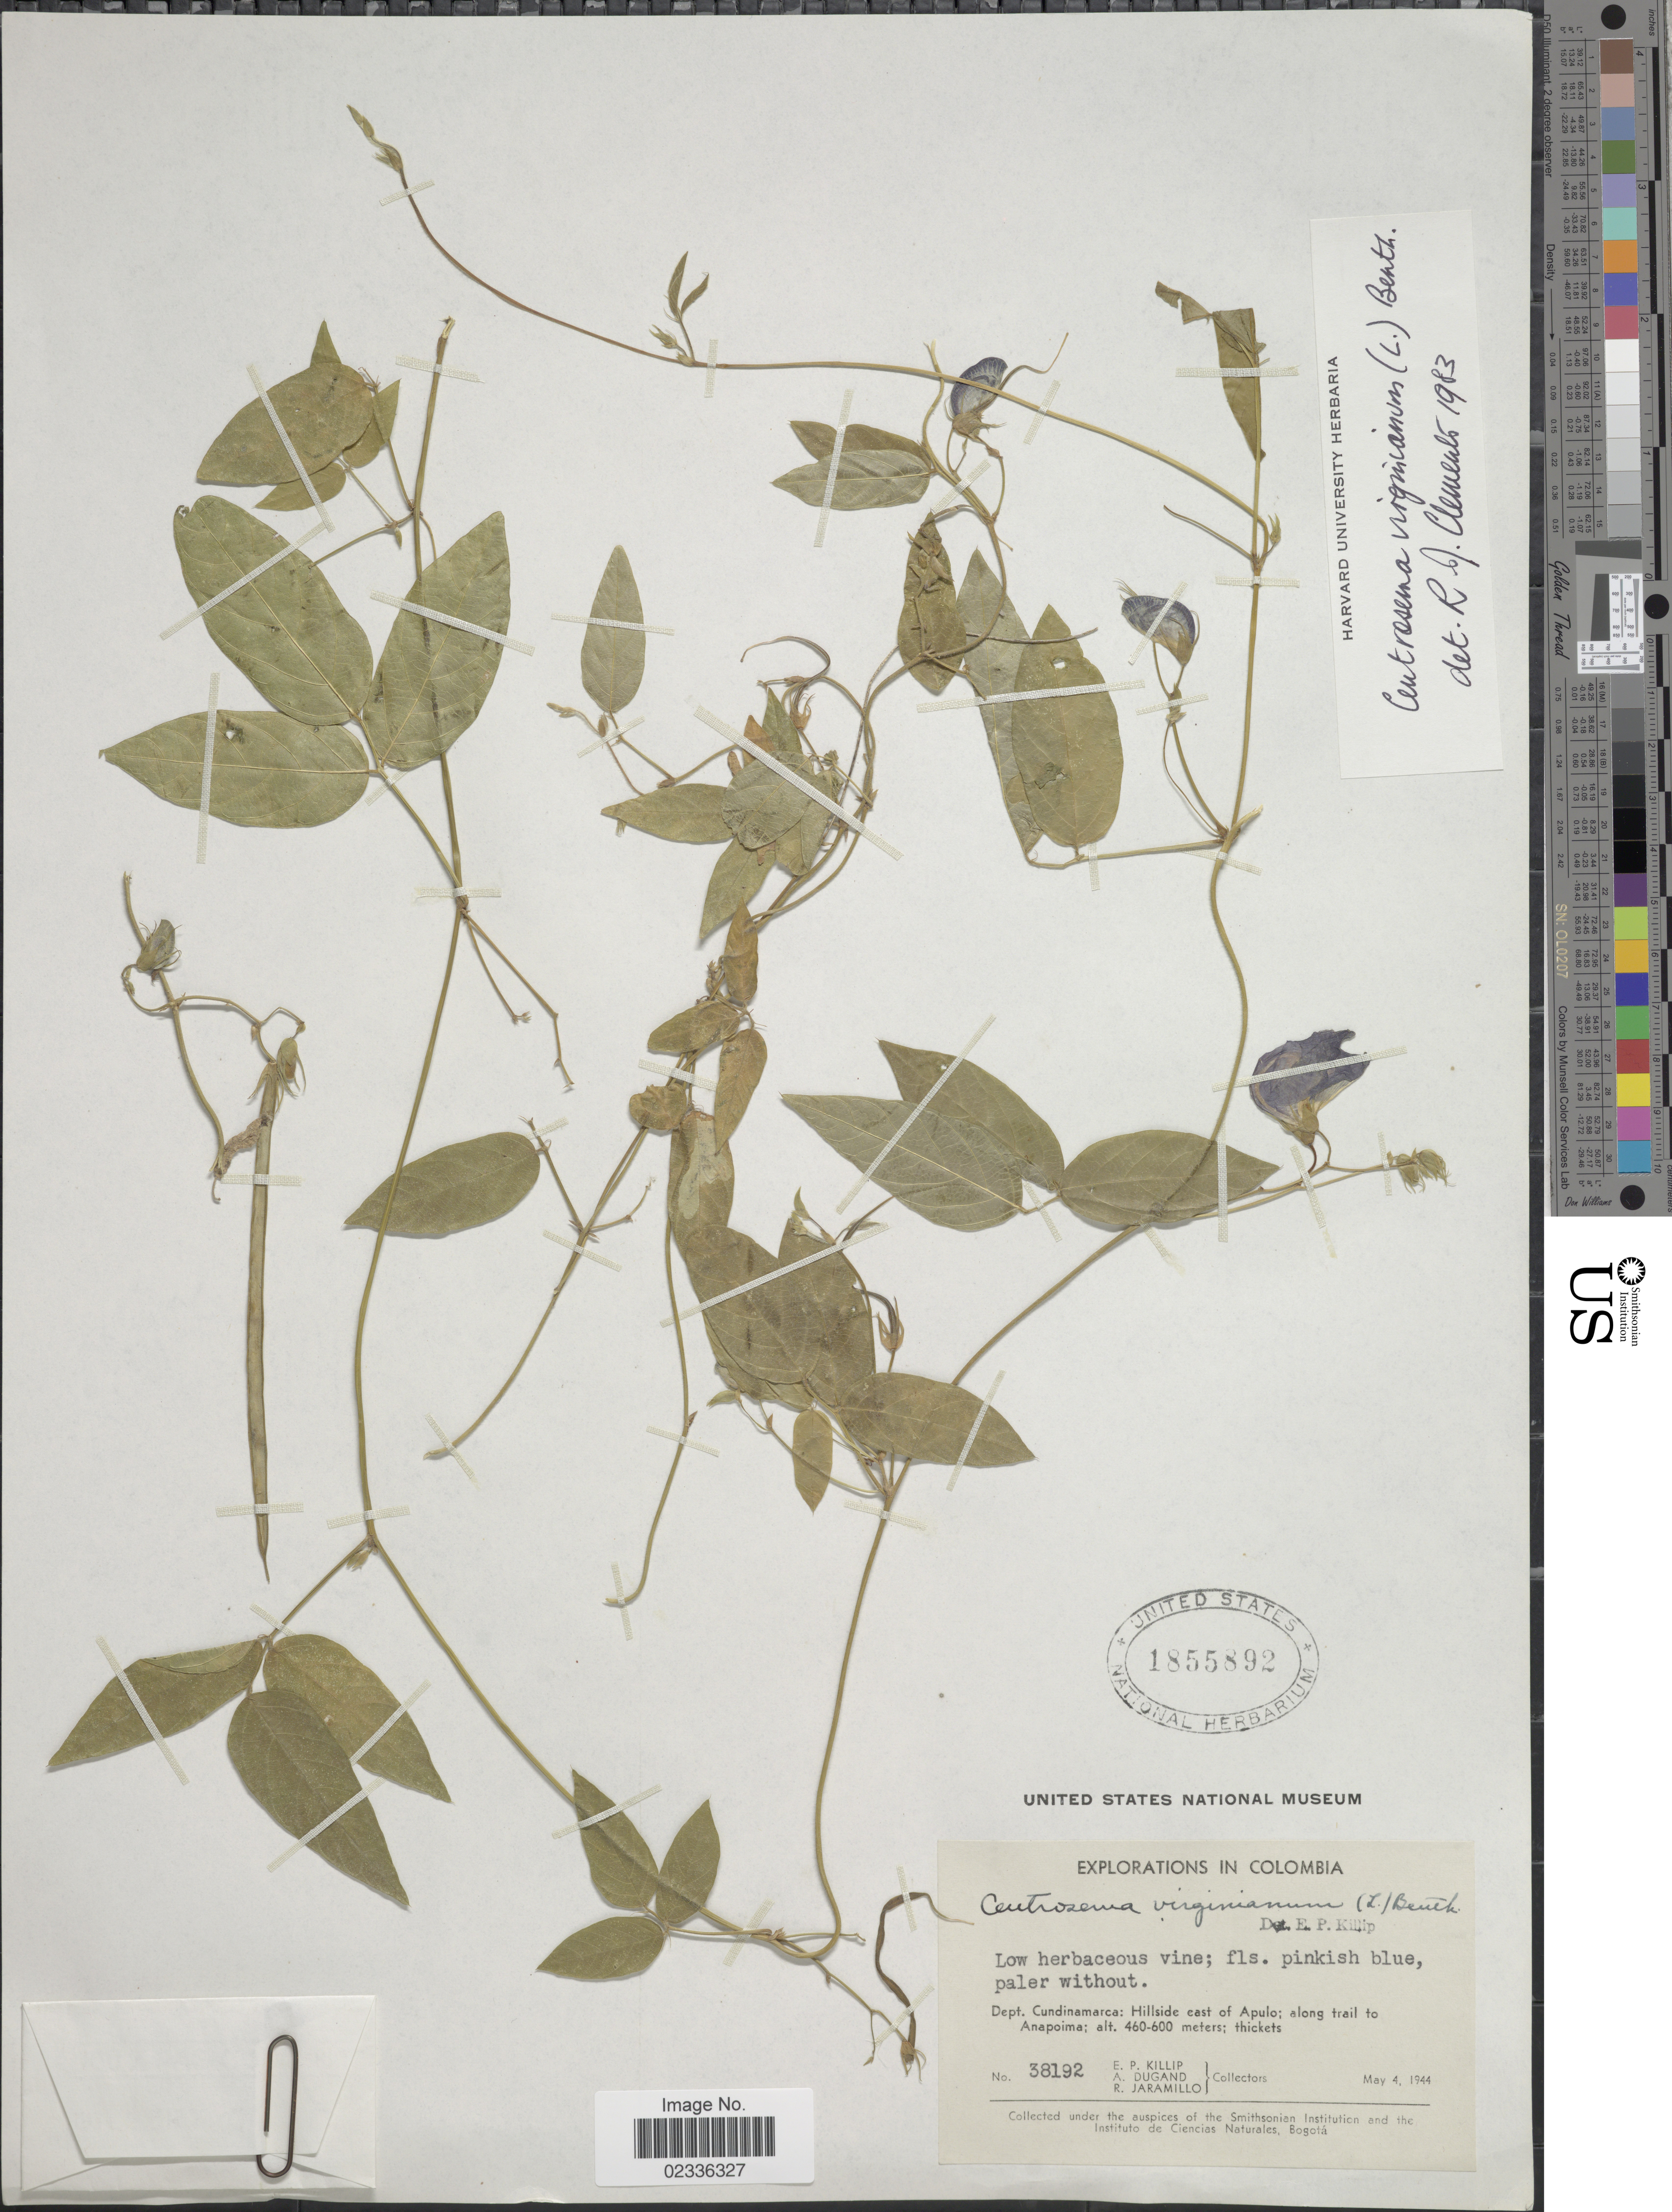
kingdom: Plantae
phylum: Tracheophyta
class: Magnoliopsida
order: Fabales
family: Fabaceae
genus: Centrosema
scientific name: Centrosema virginianum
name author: (L.) Benth.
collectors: E. P. Killip, A. Dugand & R. Jaramillo M.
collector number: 38192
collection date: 1944-05-04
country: Colombia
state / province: Cundinamarca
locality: Hillside east of Apulo; along trail to Anapoima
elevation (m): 460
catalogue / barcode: US 1855892